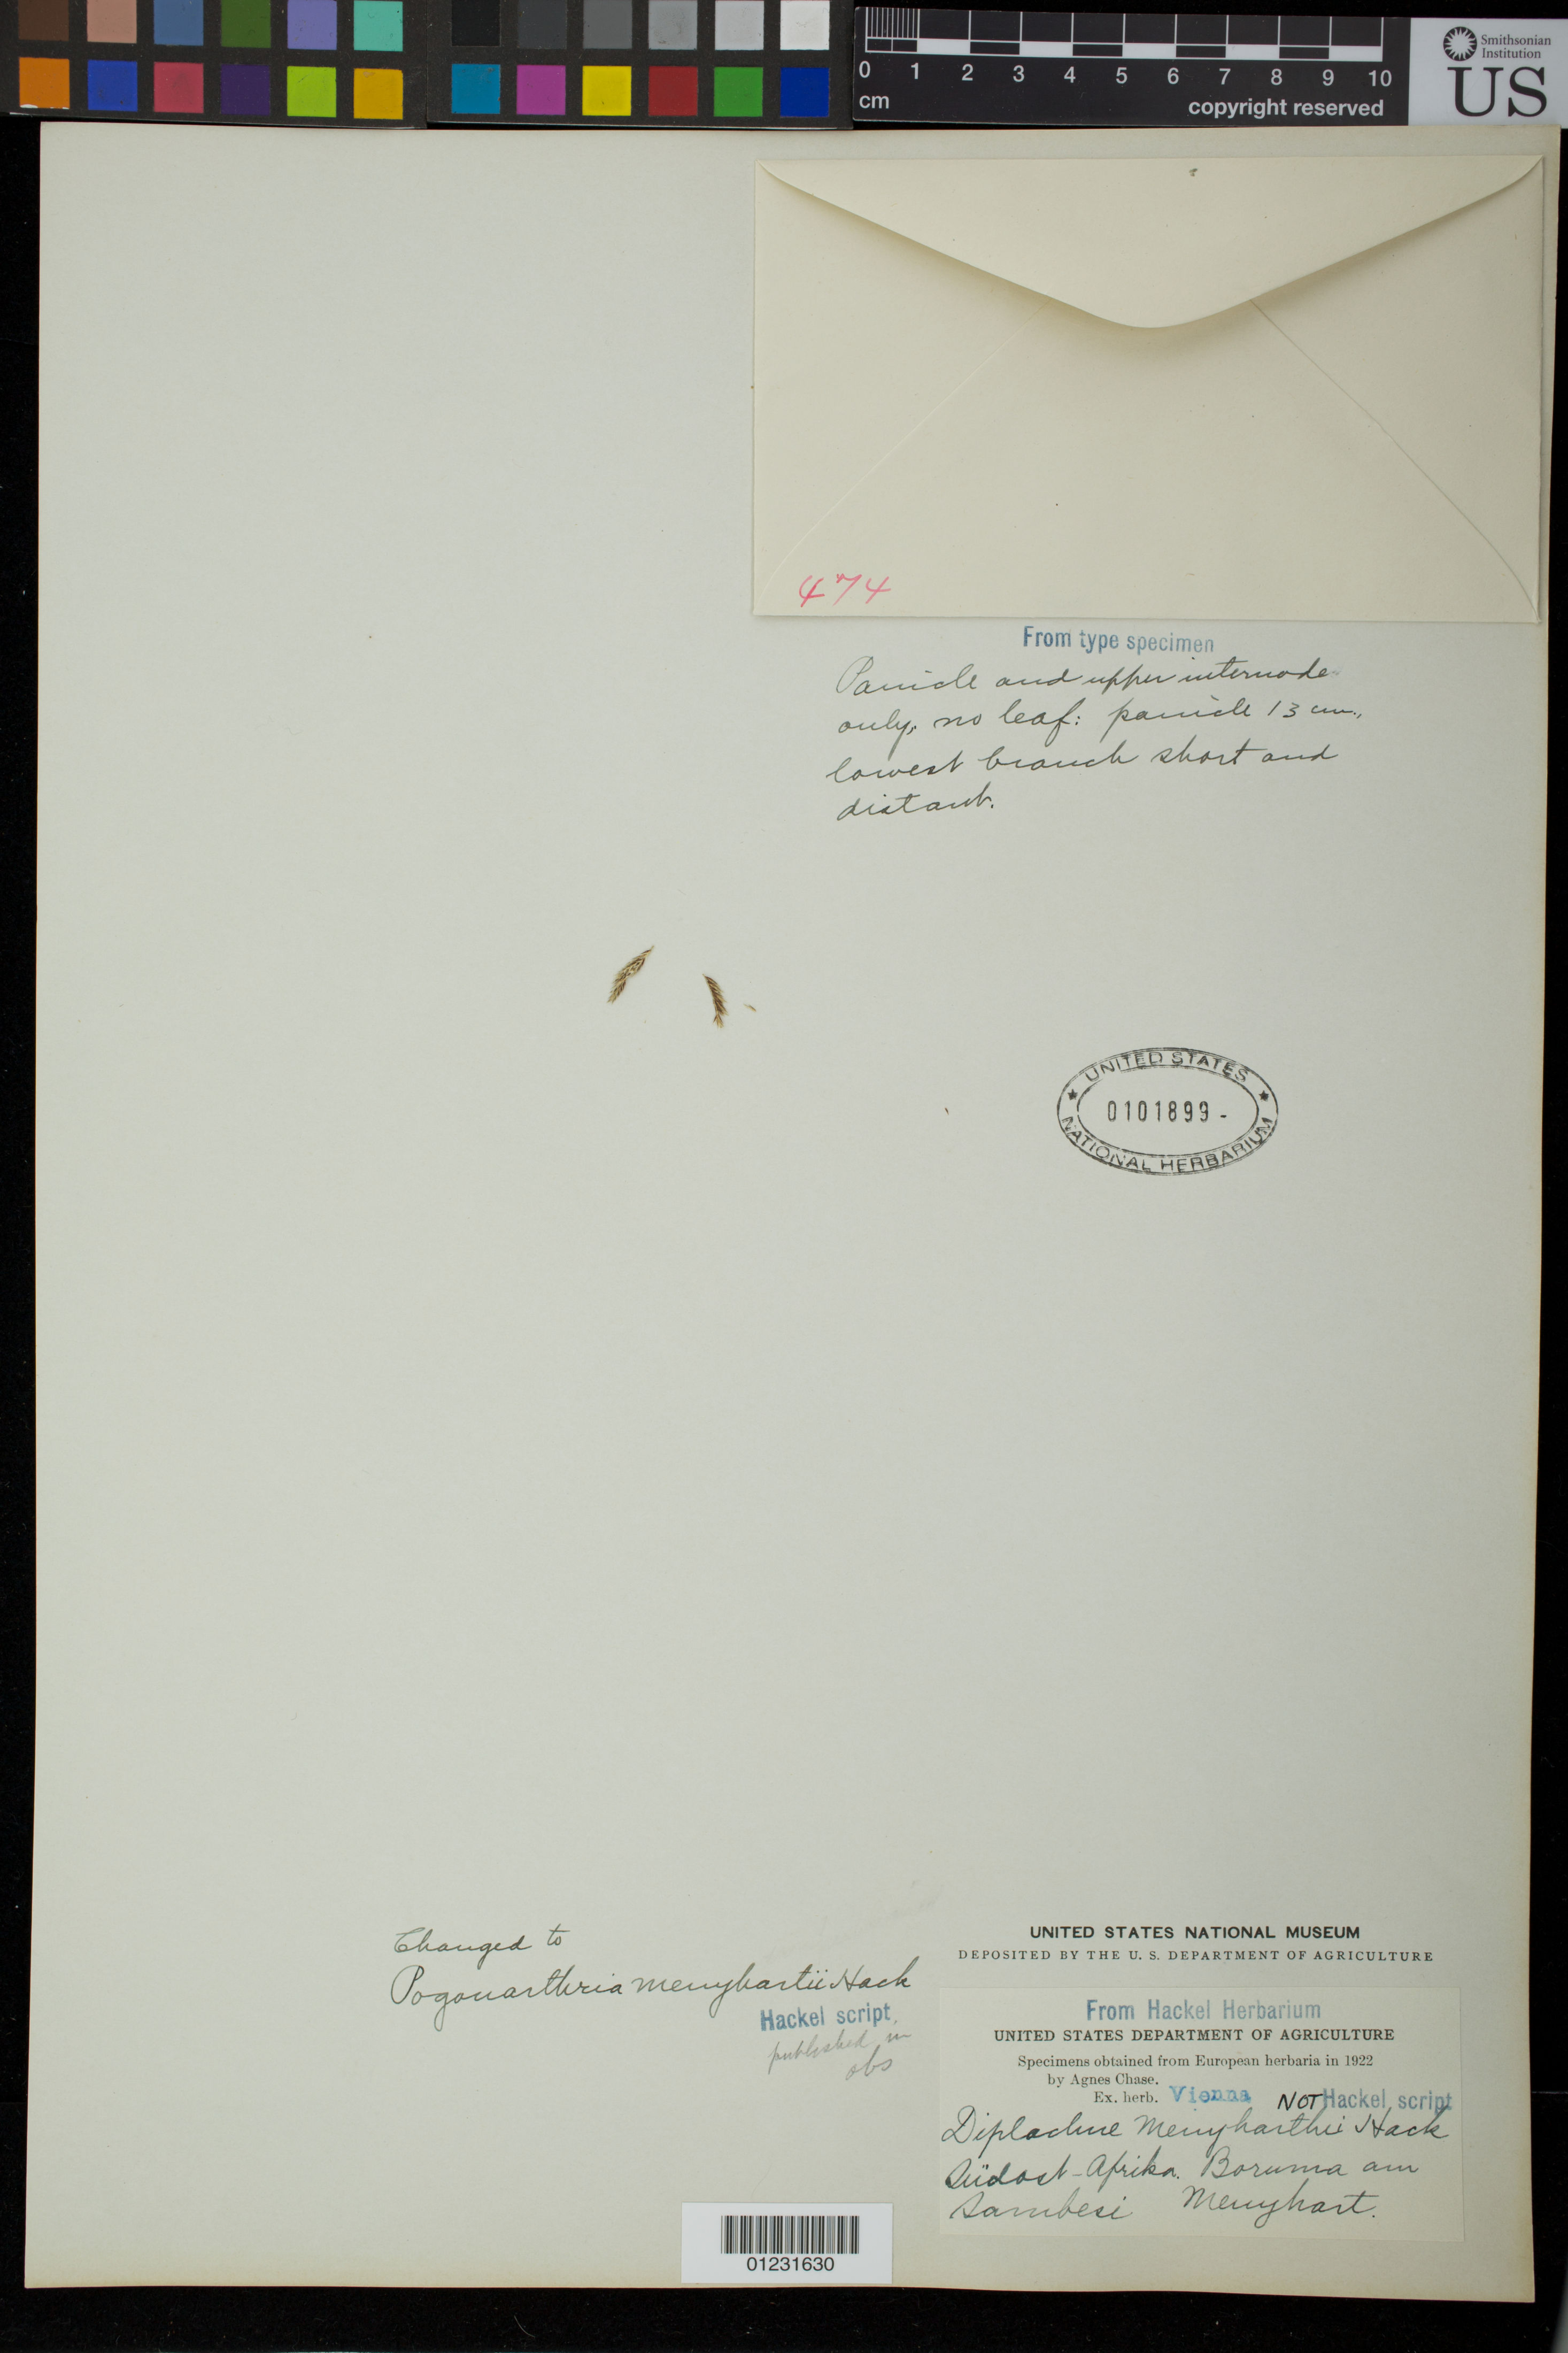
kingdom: Plantae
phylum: Tracheophyta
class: Liliopsida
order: Poales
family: Poaceae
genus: Diplachne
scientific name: Diplachne menyharthii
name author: Hack.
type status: Possible Type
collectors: L. Menyharth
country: Mozambique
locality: Boruma am Sambesi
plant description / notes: Fragmentary material of type specimen ex herb. Vienna.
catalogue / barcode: US 101899